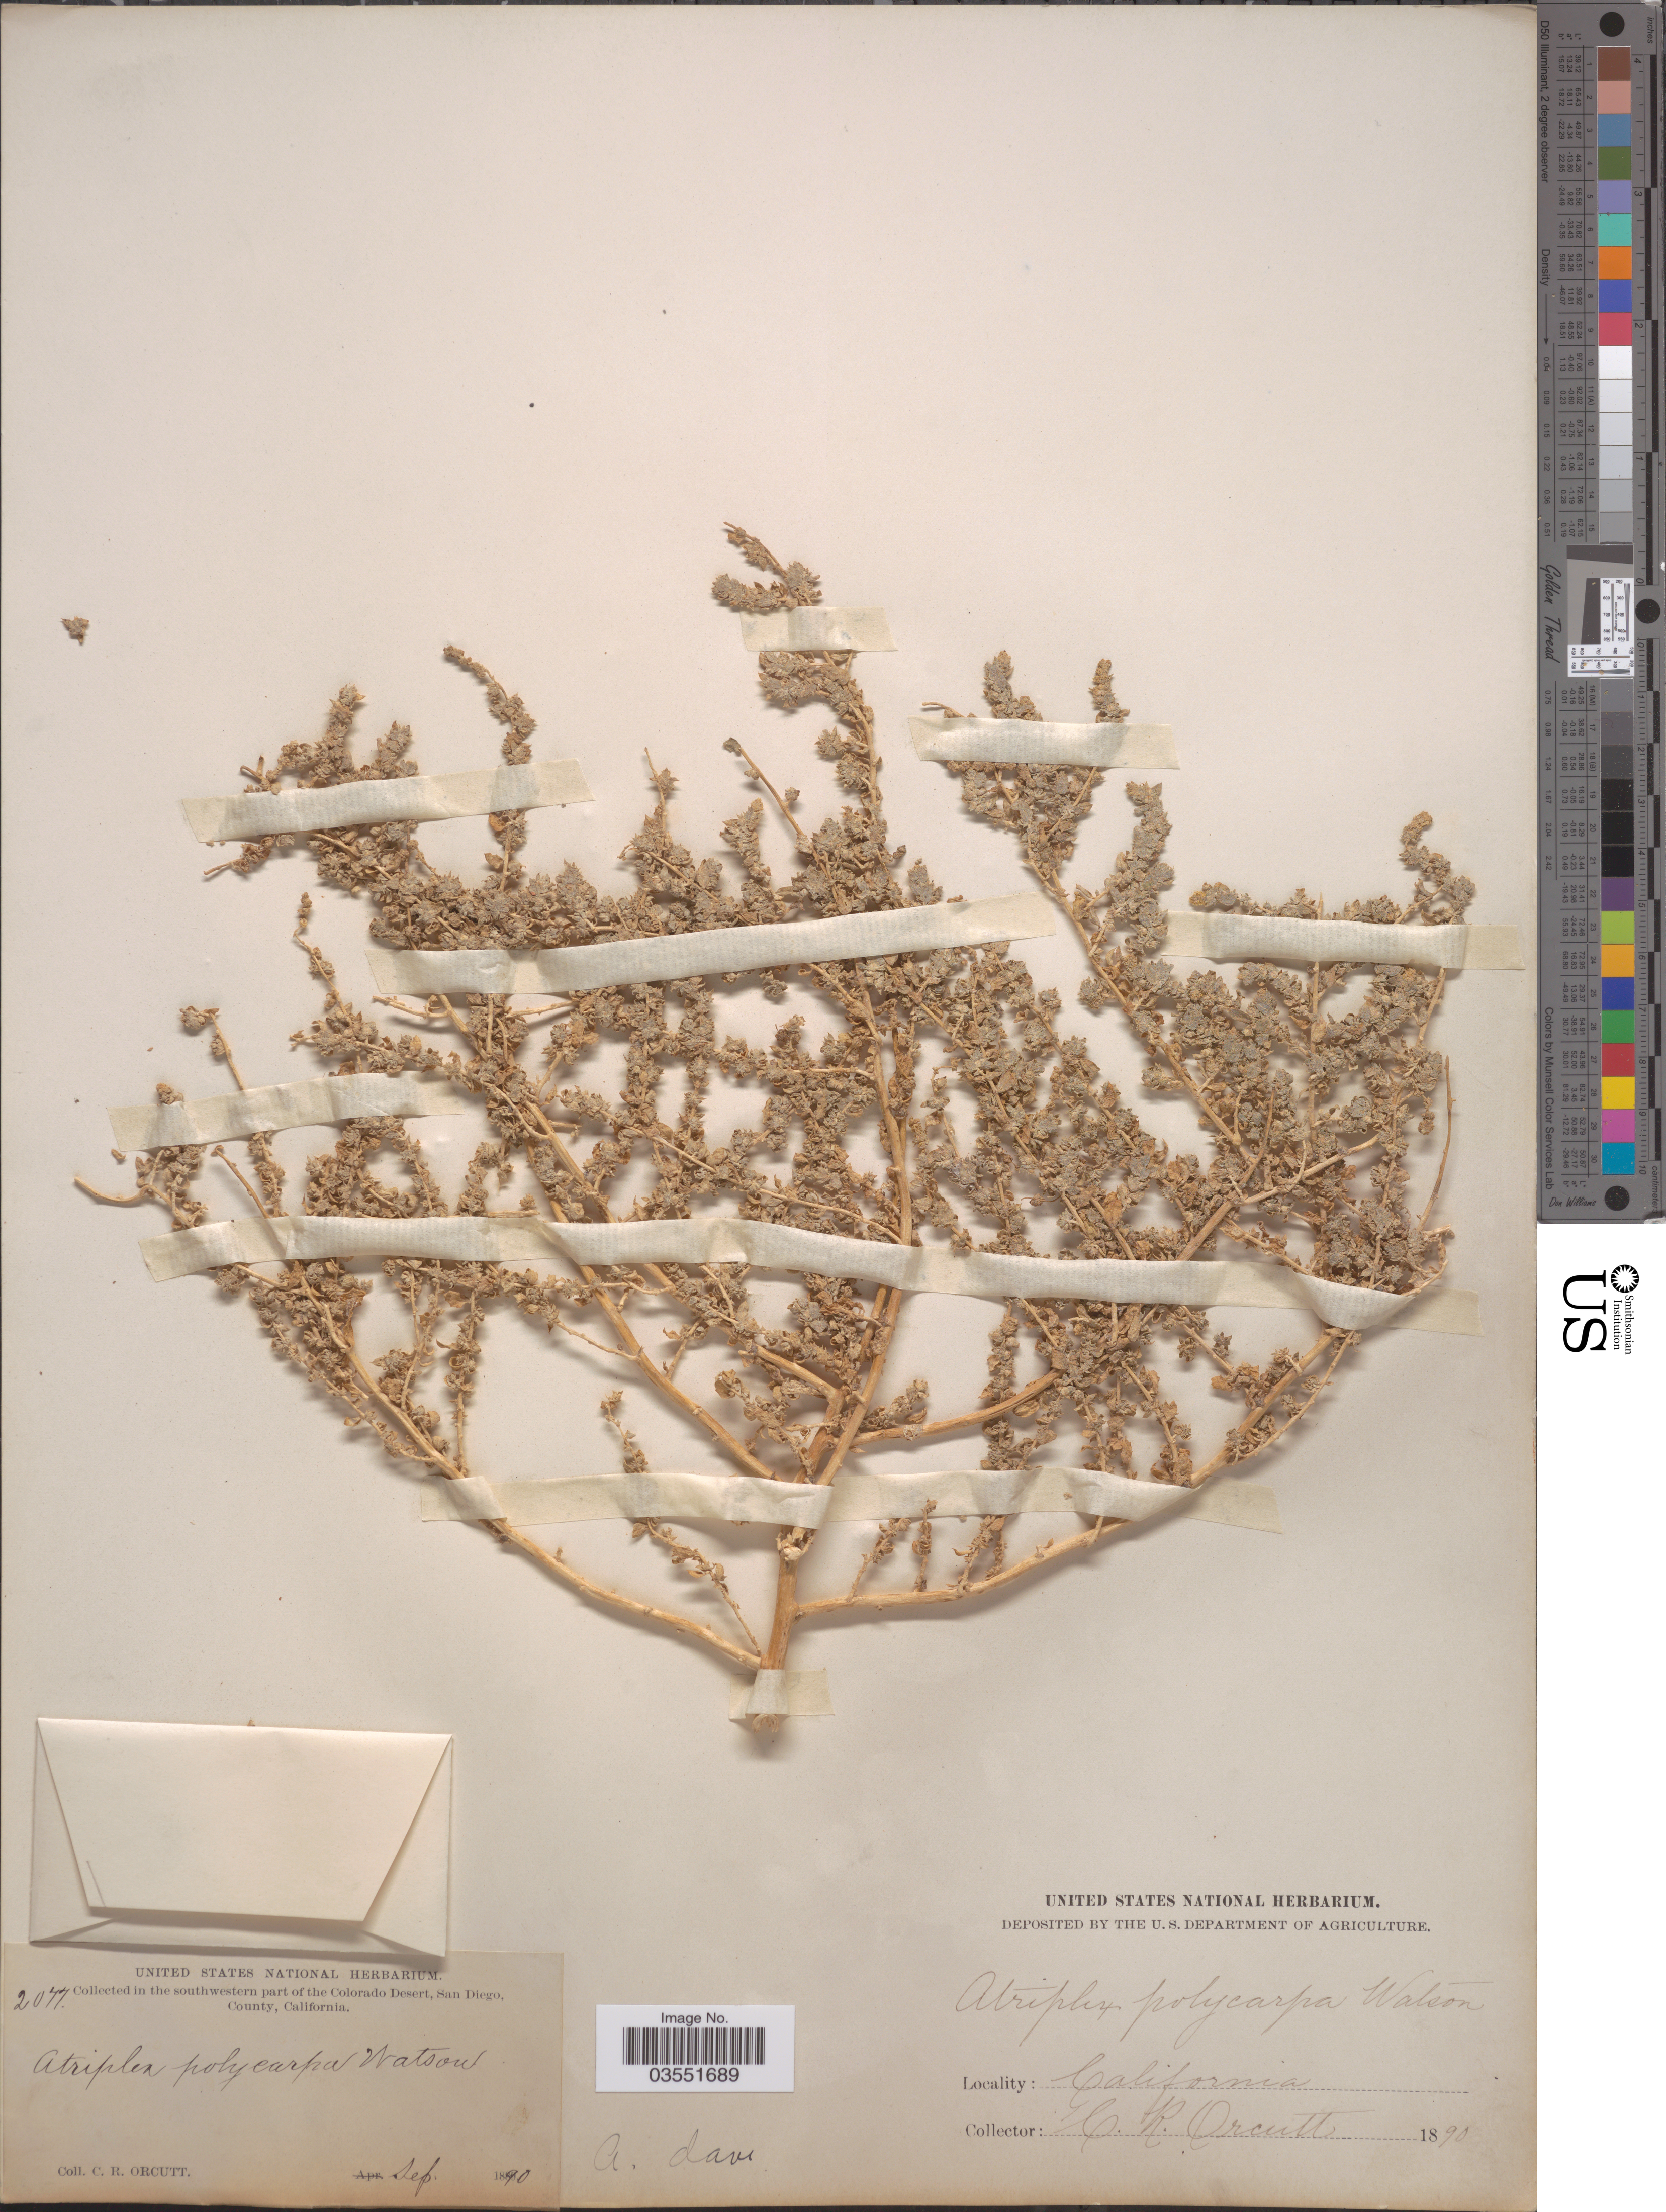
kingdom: Plantae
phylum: Tracheophyta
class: Magnoliopsida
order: Caryophyllales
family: Amaranthaceae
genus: Atriplex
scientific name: Atriplex davidsonii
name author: Standl.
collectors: C. R. Orcutt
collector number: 2077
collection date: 1890-09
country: United States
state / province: California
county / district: San Diego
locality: In the southwestern part of the Colorado Desert, San Diego County.